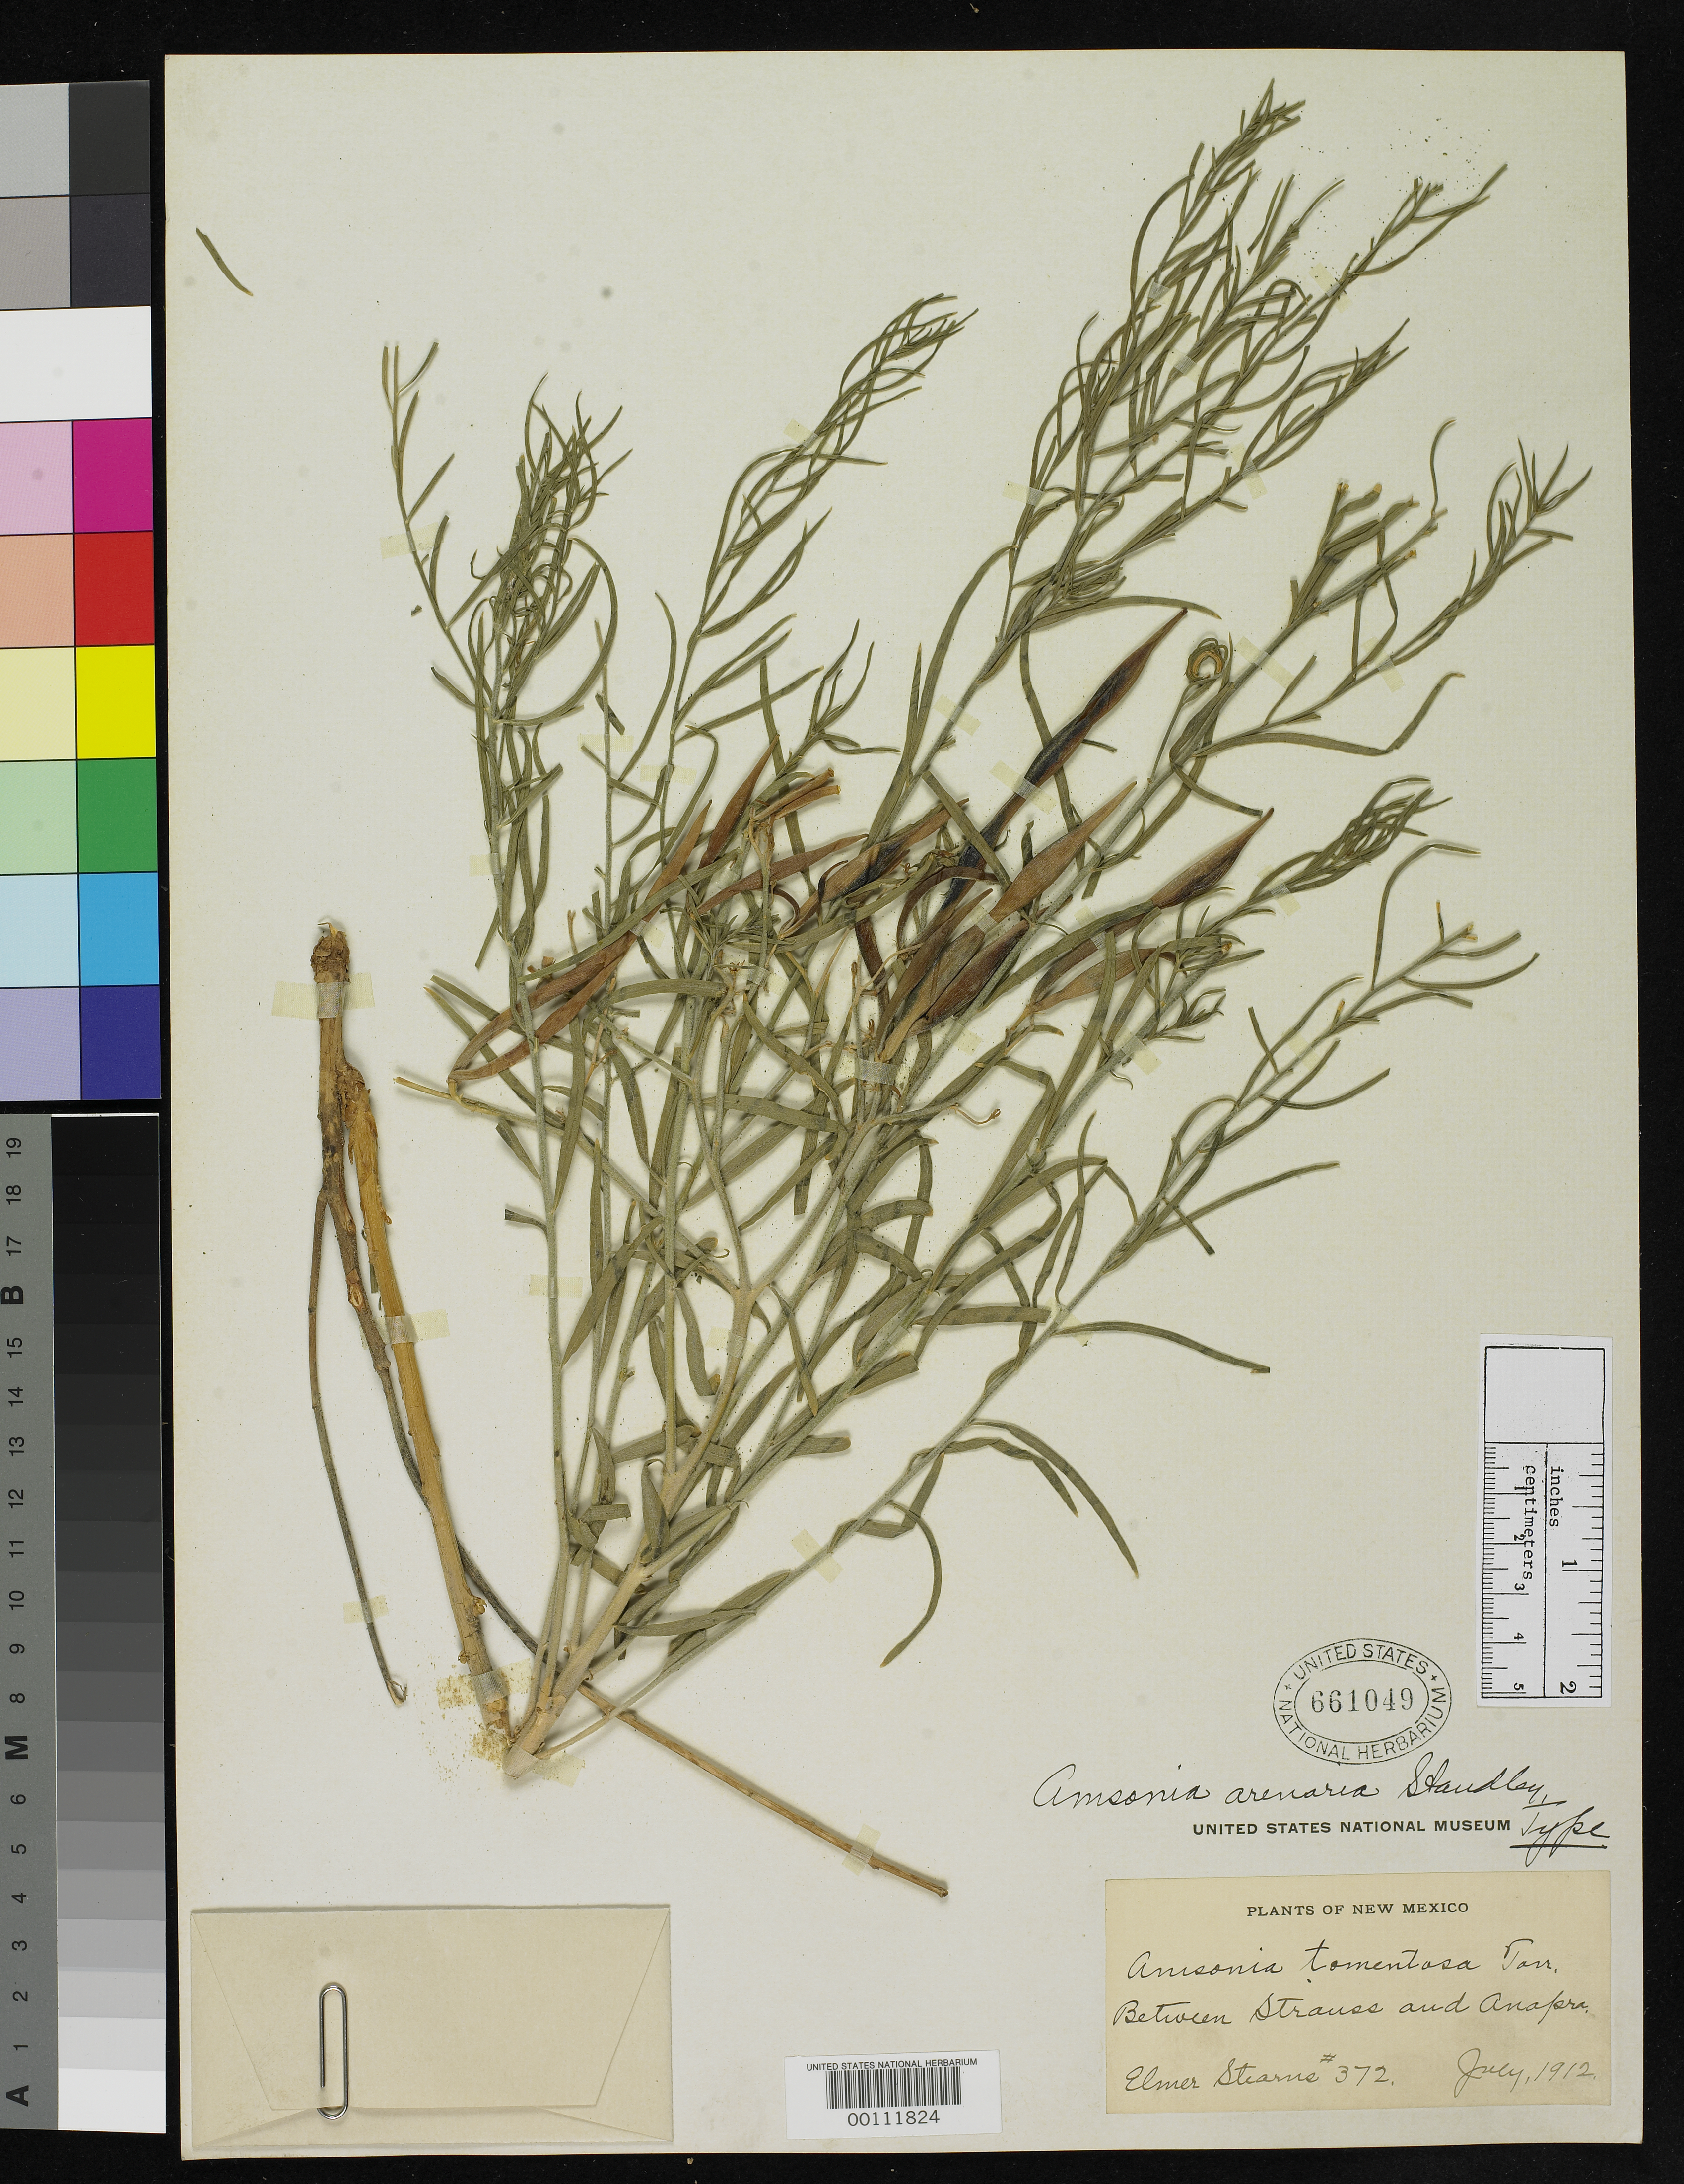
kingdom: Plantae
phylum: Tracheophyta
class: Magnoliopsida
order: Gentianales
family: Apocynaceae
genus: Amsonia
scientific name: Amsonia arenaria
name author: Standl.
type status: Holotype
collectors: E. Stearns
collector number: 372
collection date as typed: Jul 1912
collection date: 1912-07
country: United States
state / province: New Mexico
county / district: Dona Ana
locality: Between Strauss and Anapra, near SE corner of Dona Ana County.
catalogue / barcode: US 661049